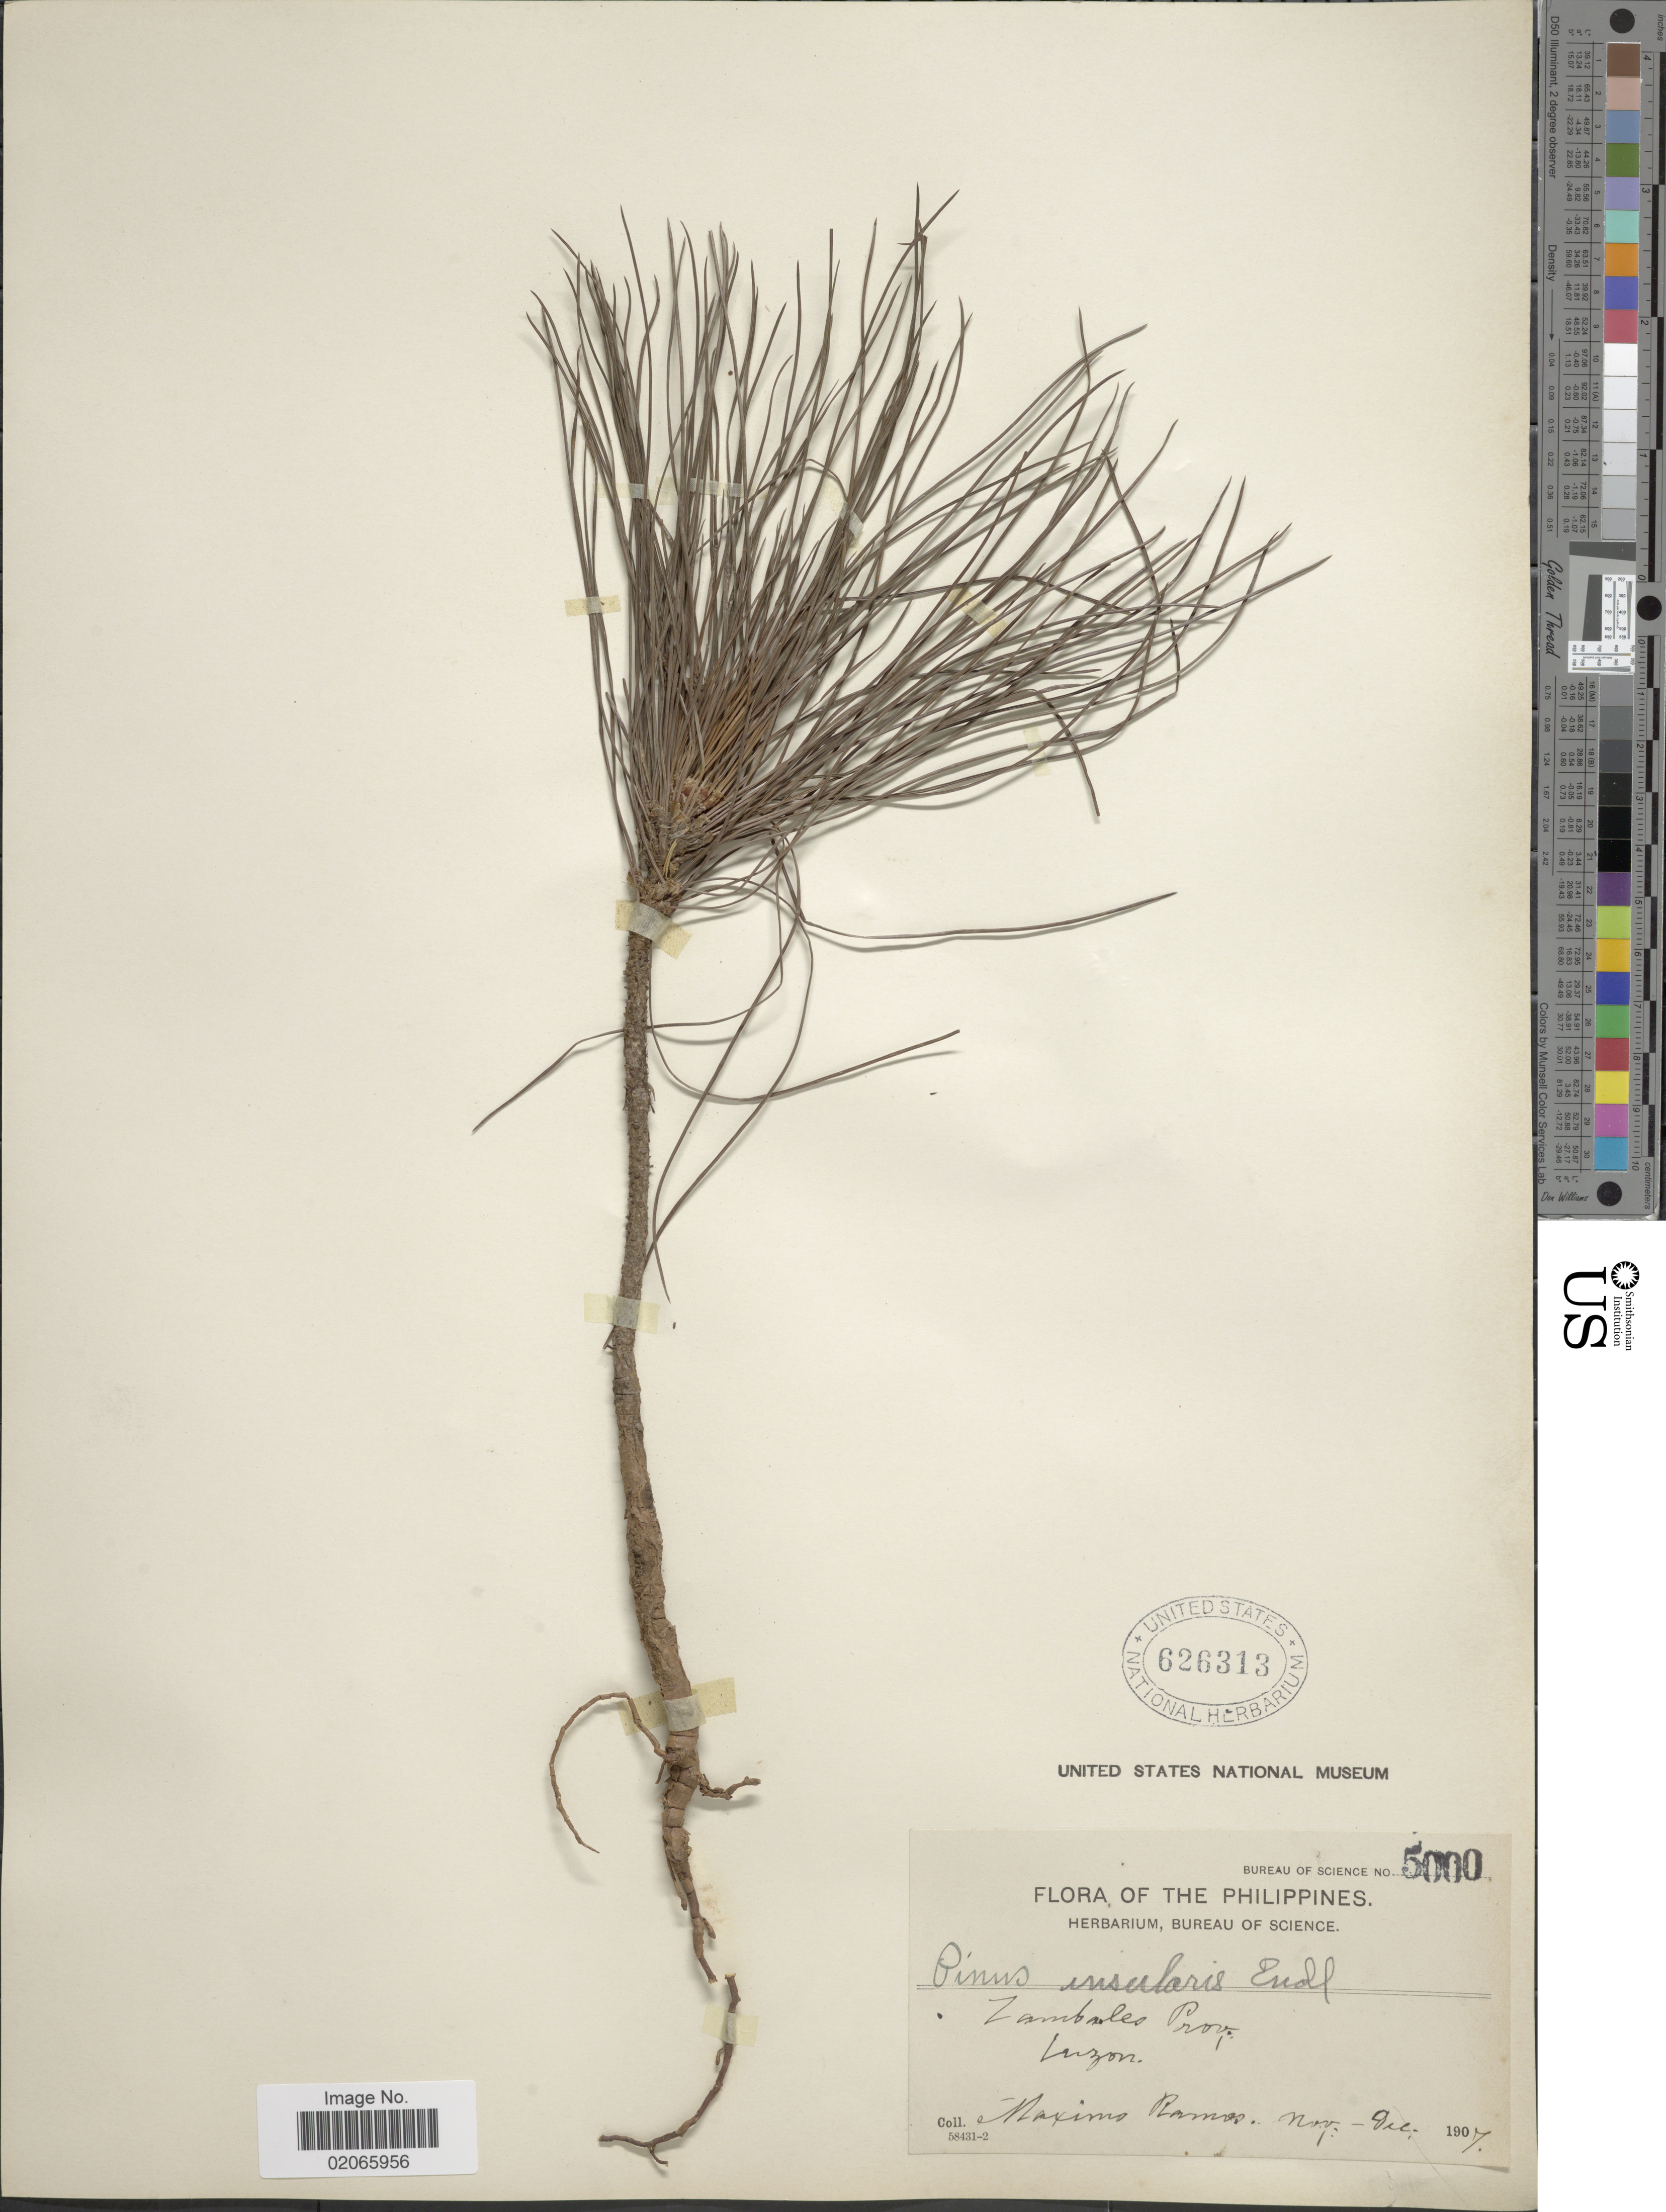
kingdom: Plantae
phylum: Tracheophyta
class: Pinopsida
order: Pinales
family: Pinaceae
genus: Pinus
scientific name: Pinus insularis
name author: Endl.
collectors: M. Ramos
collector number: Bureau of Science5000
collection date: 1907-11/1980-12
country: Philippines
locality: Zambales Prov., Luzon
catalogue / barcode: US 626313